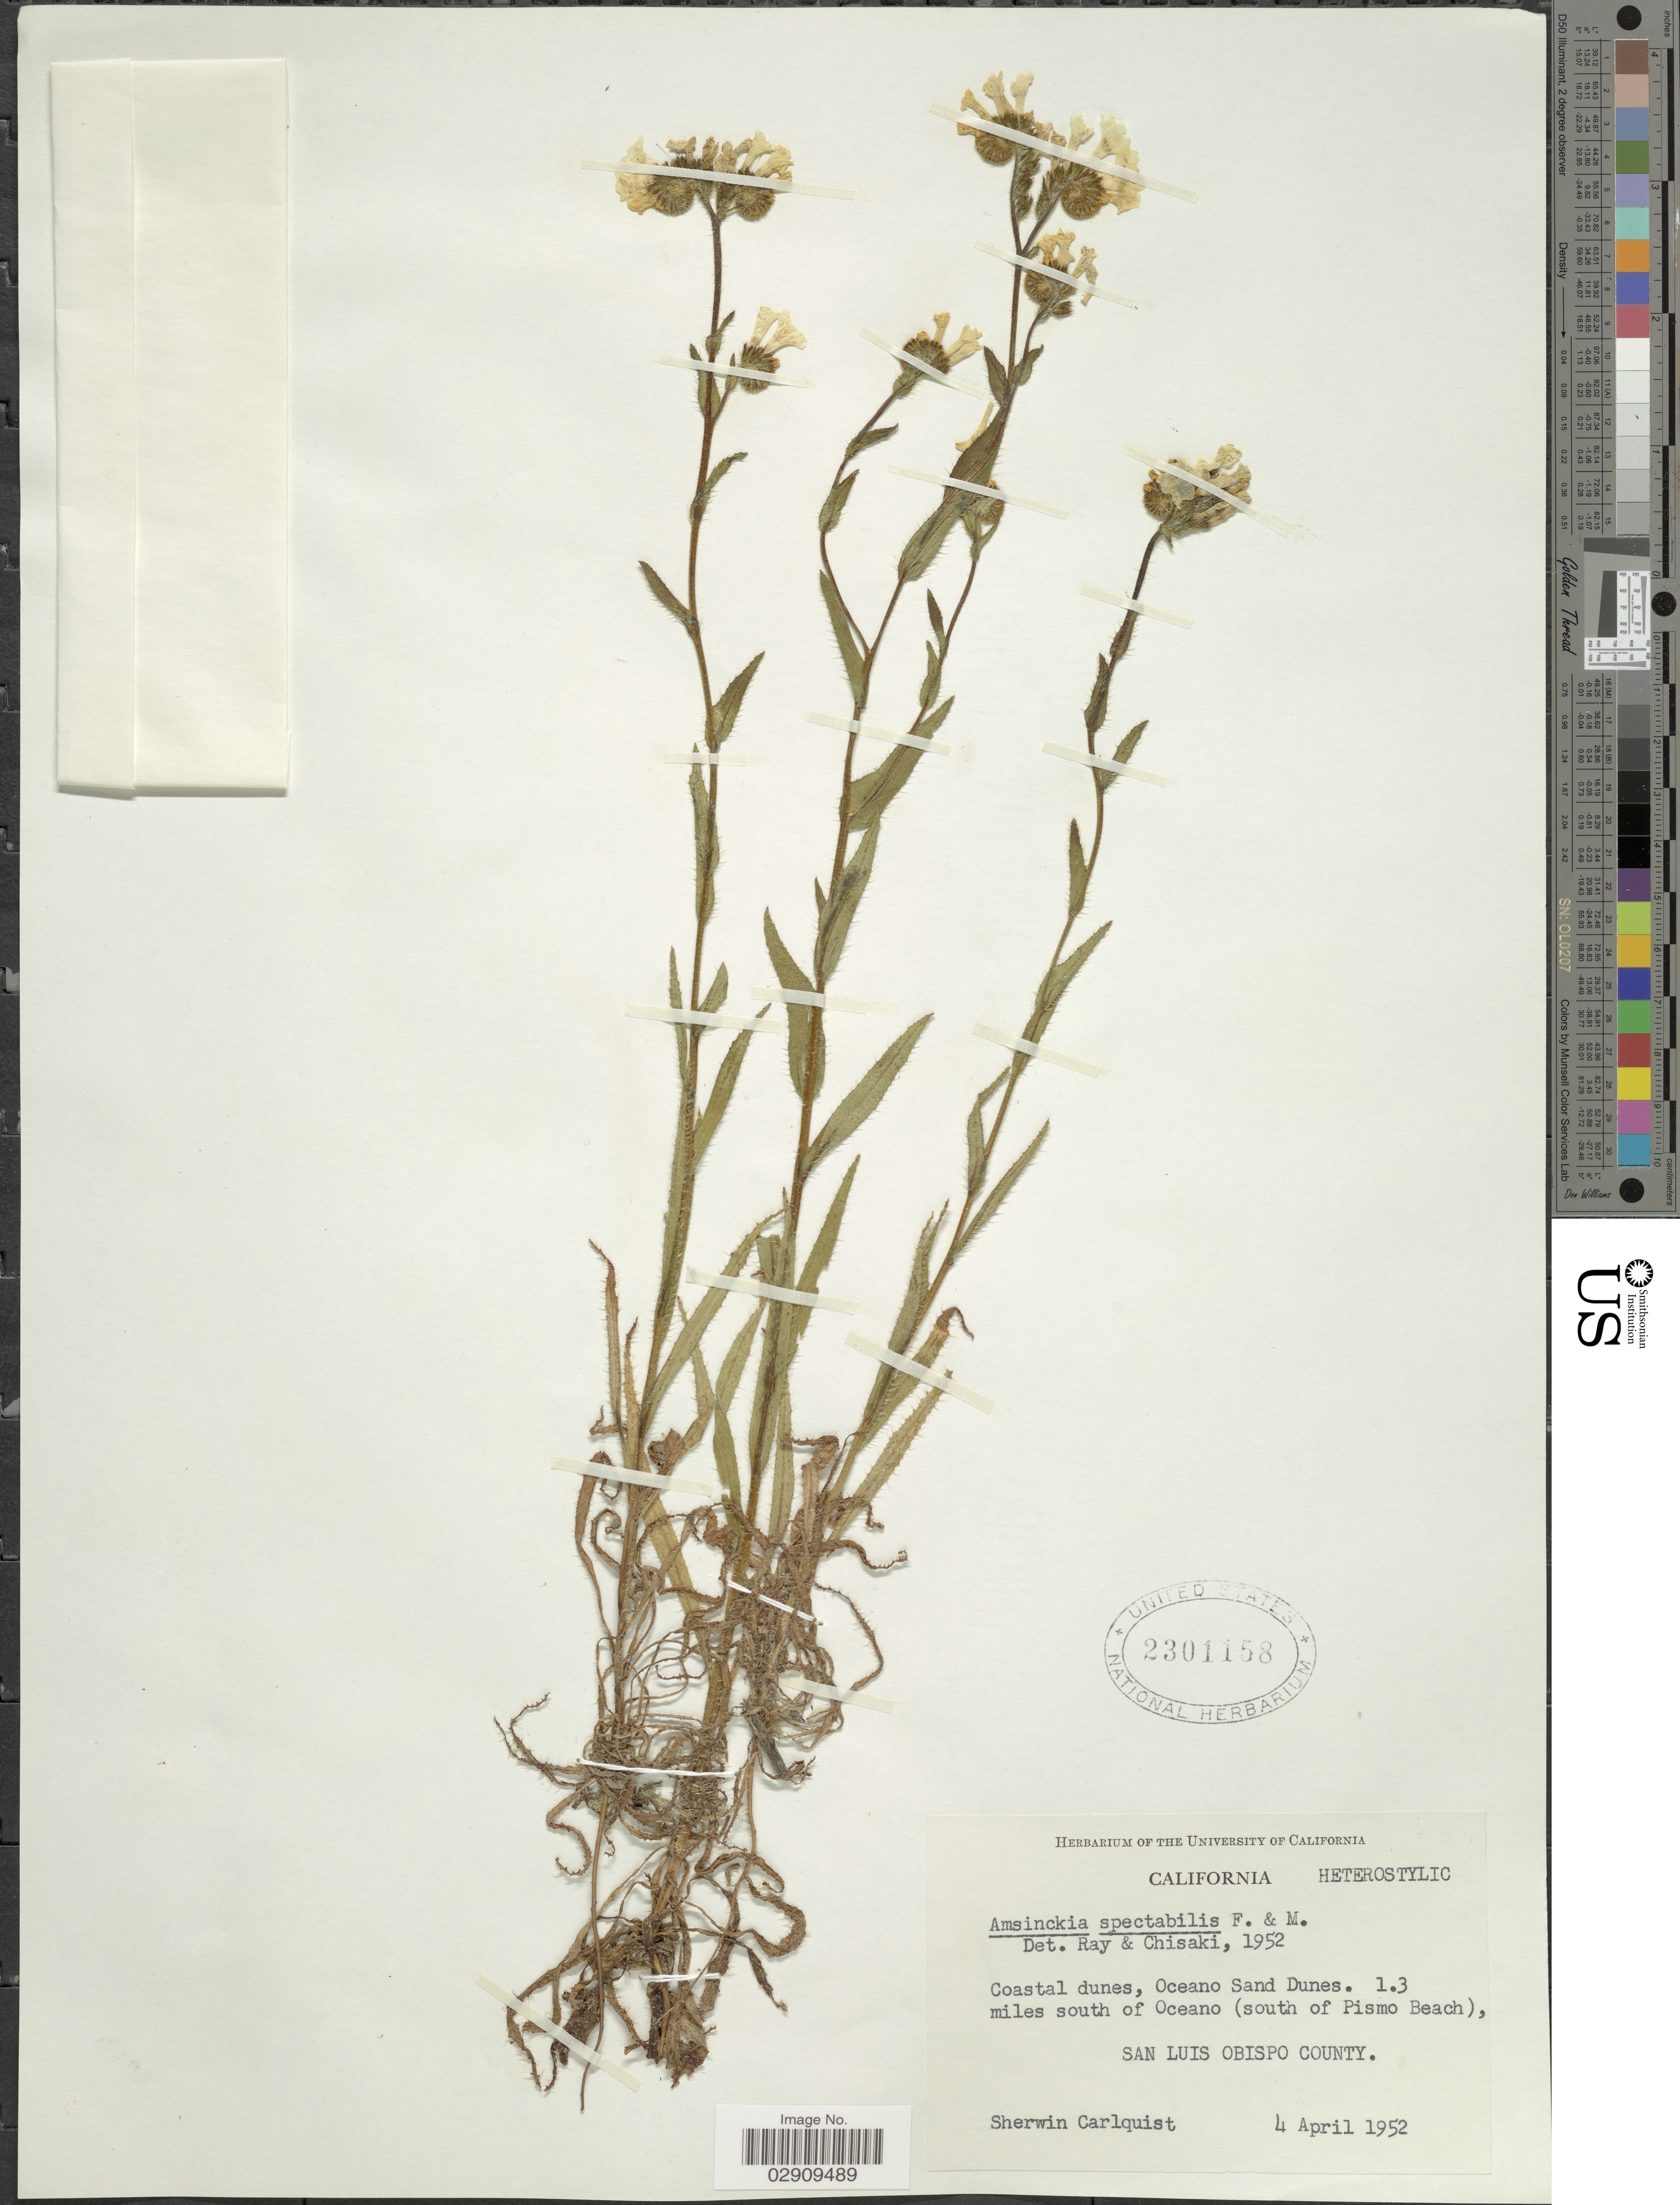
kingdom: Plantae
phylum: Tracheophyta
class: Magnoliopsida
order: Boraginales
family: Boraginaceae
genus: Amsinckia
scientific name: Amsinckia spectabilis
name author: Fisch. & C.A. Mey.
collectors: S. Carlquist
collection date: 1952-04-04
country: United States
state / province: California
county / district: San Luis Obispo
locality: Coastal dunes, Oceano Sand Dunes. 1.3 miles south of Oceano (south of Pismo Beach), San Luis Obispo County.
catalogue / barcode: US 2301158